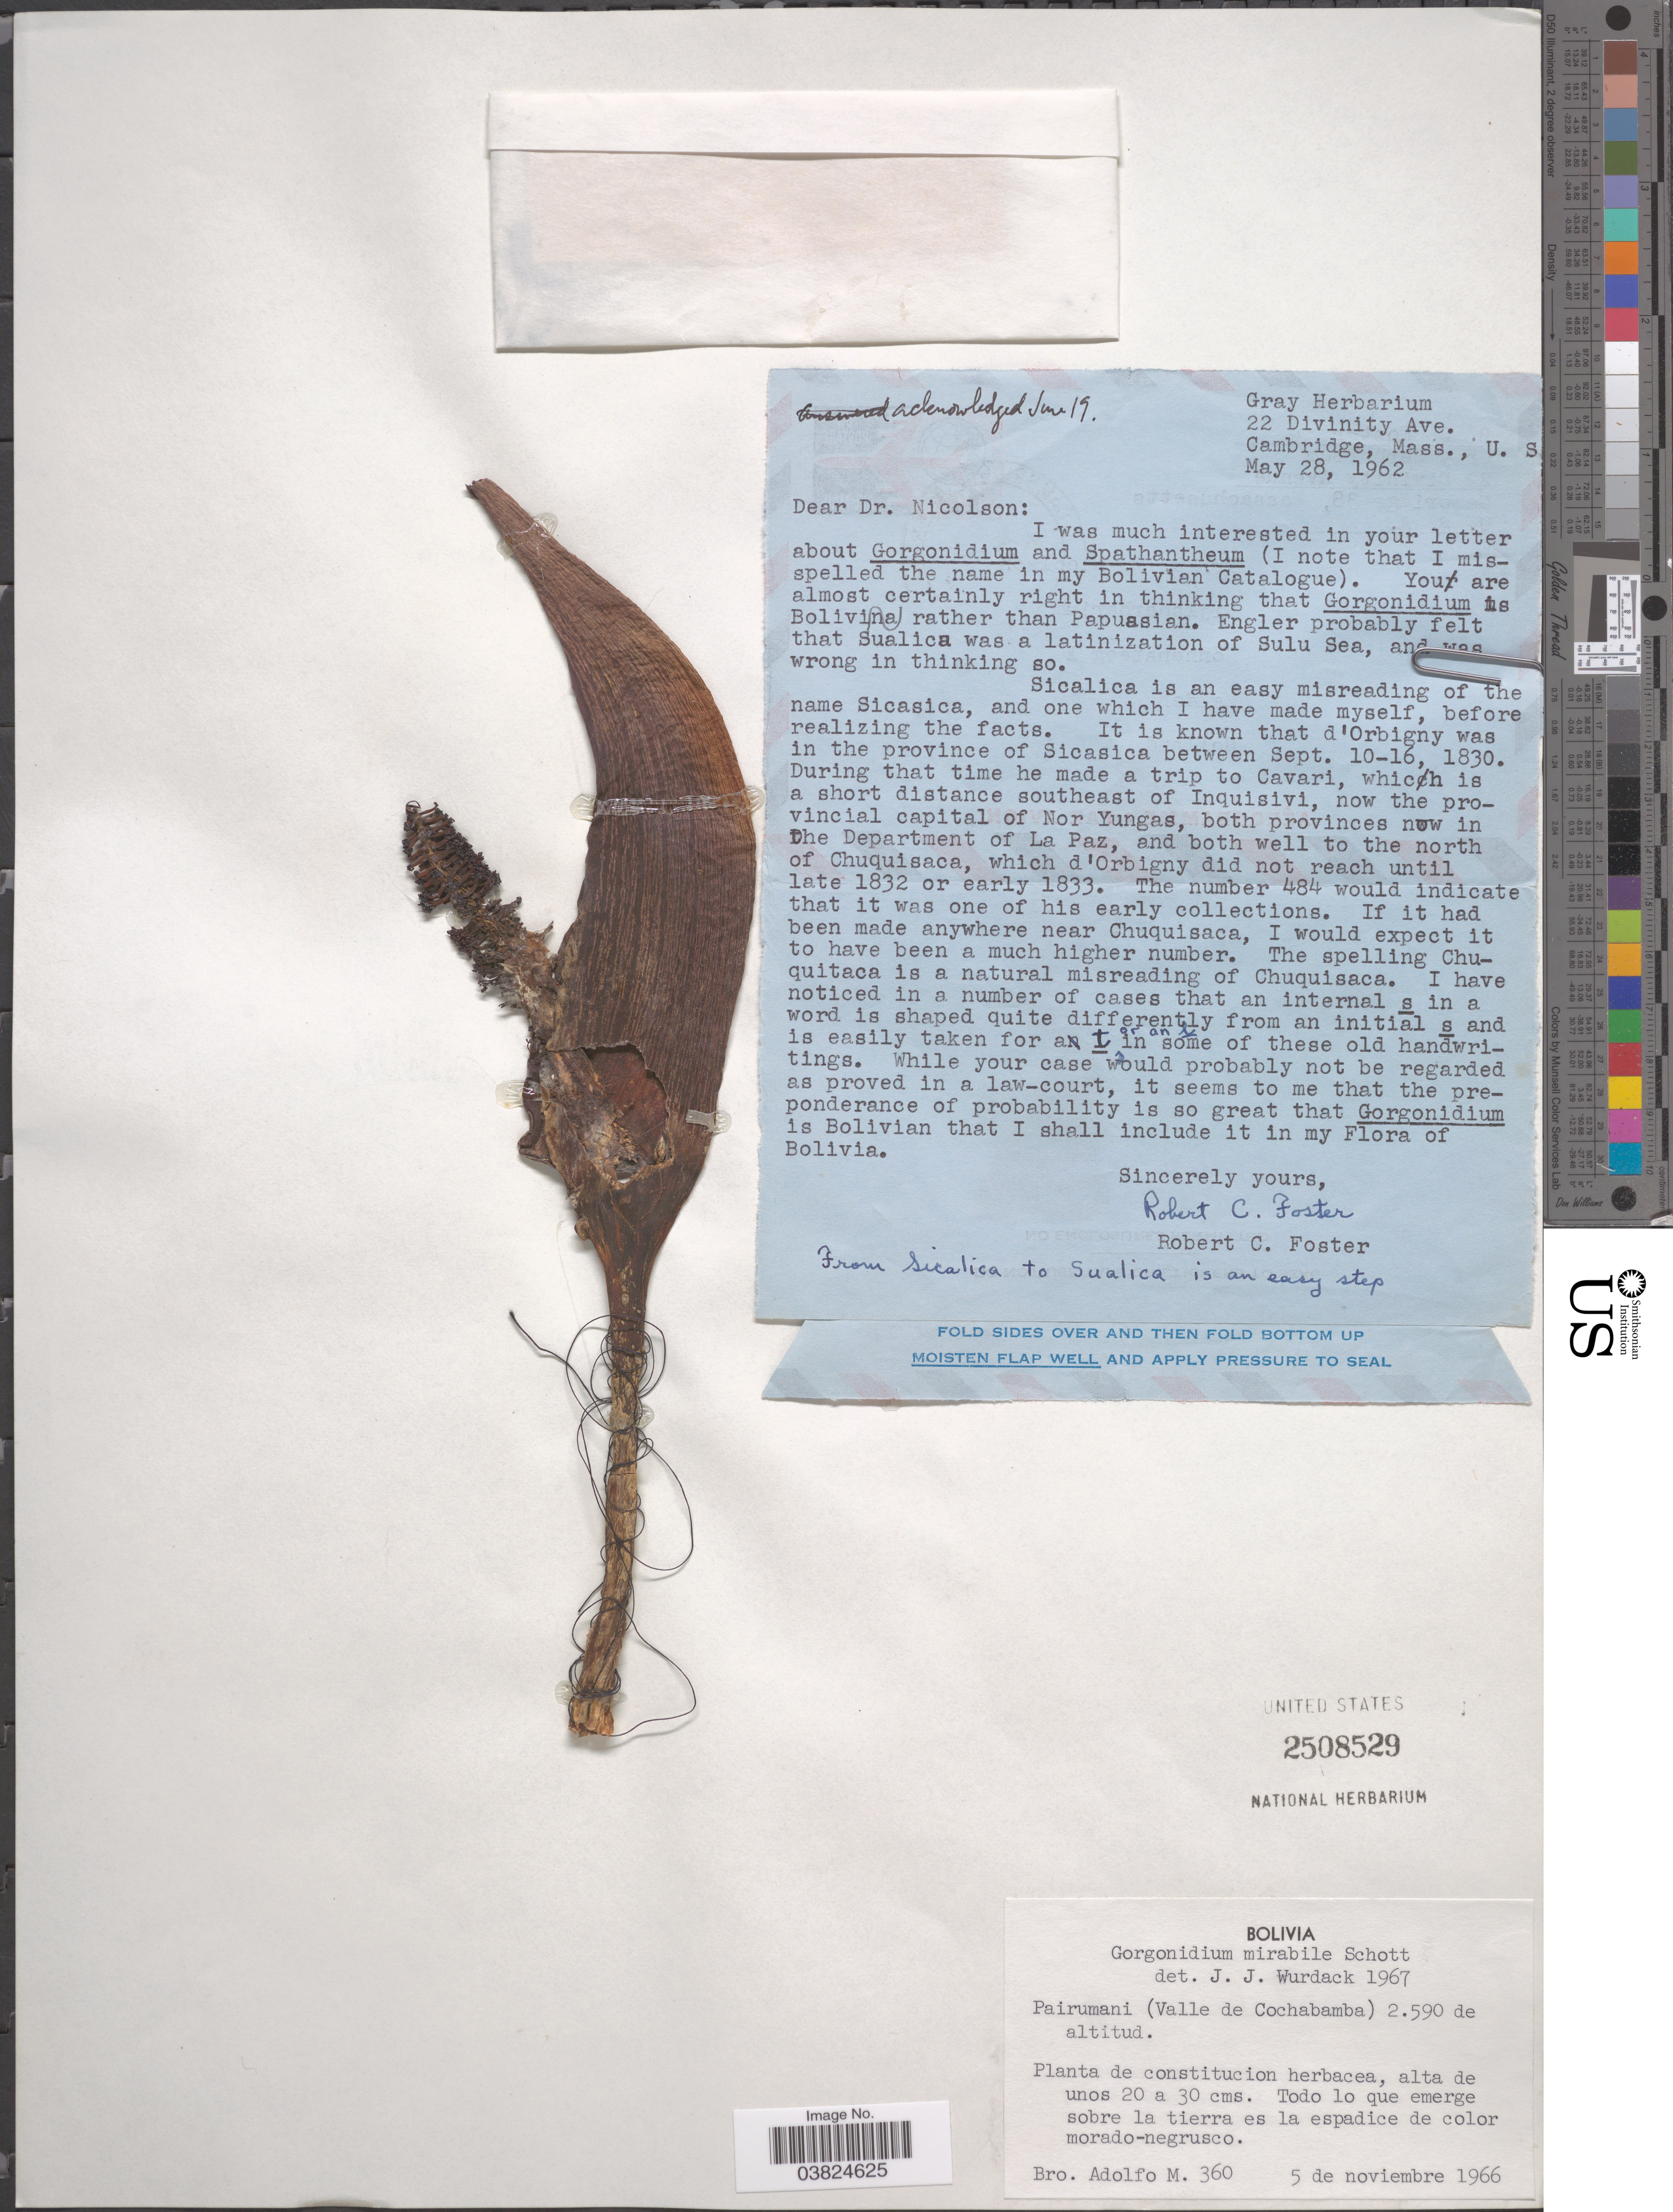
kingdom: Plantae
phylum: Tracheophyta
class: Liliopsida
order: Alismatales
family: Araceae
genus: Gorgonidium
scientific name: Gorgonidium mirabile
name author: Schott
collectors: Bro. Adolfo M.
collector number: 360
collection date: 1966-11-05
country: Bolivia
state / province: Cochabamba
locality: Pairumano (Valle de Cochabamba).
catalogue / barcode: US 2508529